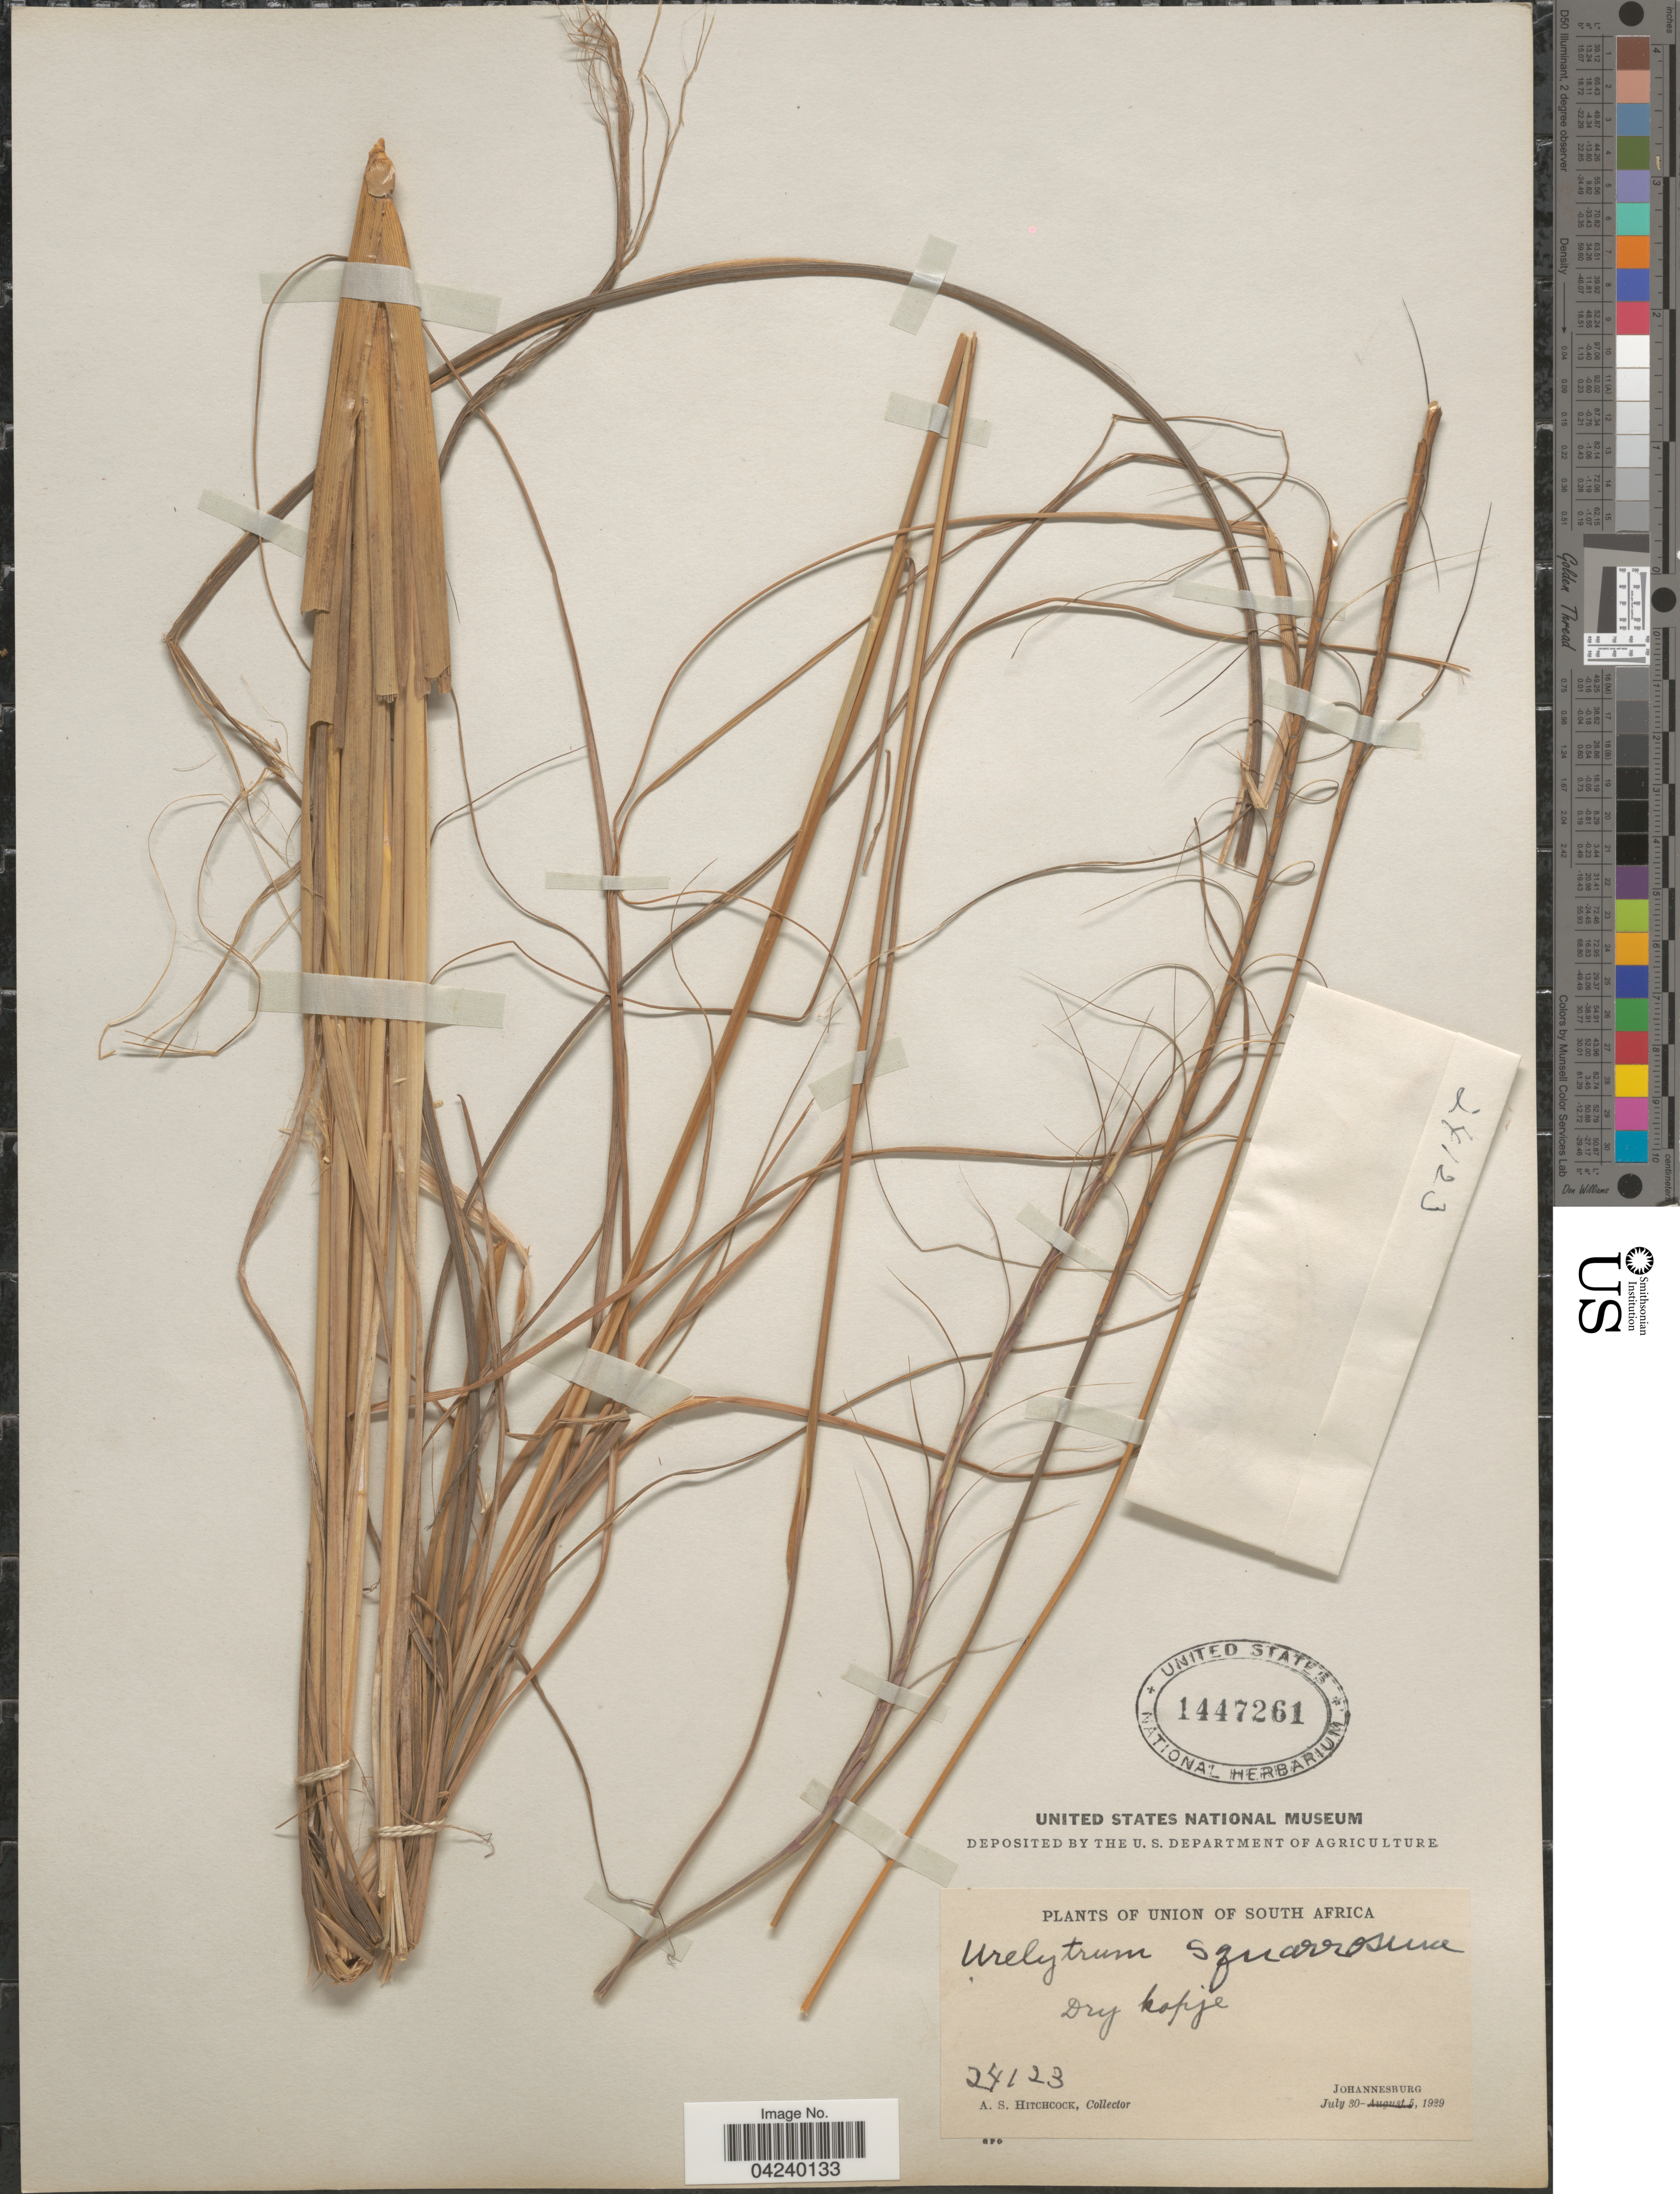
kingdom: Plantae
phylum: Tracheophyta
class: Liliopsida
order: Poales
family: Poaceae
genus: Urelytrum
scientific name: Urelytrum agropyroides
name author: (Hack.) Hack.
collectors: A. S. Hitchcock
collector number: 24123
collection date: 1929-07-30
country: South Africa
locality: Union of South Africa. Johannesburg.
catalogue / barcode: US 1447261